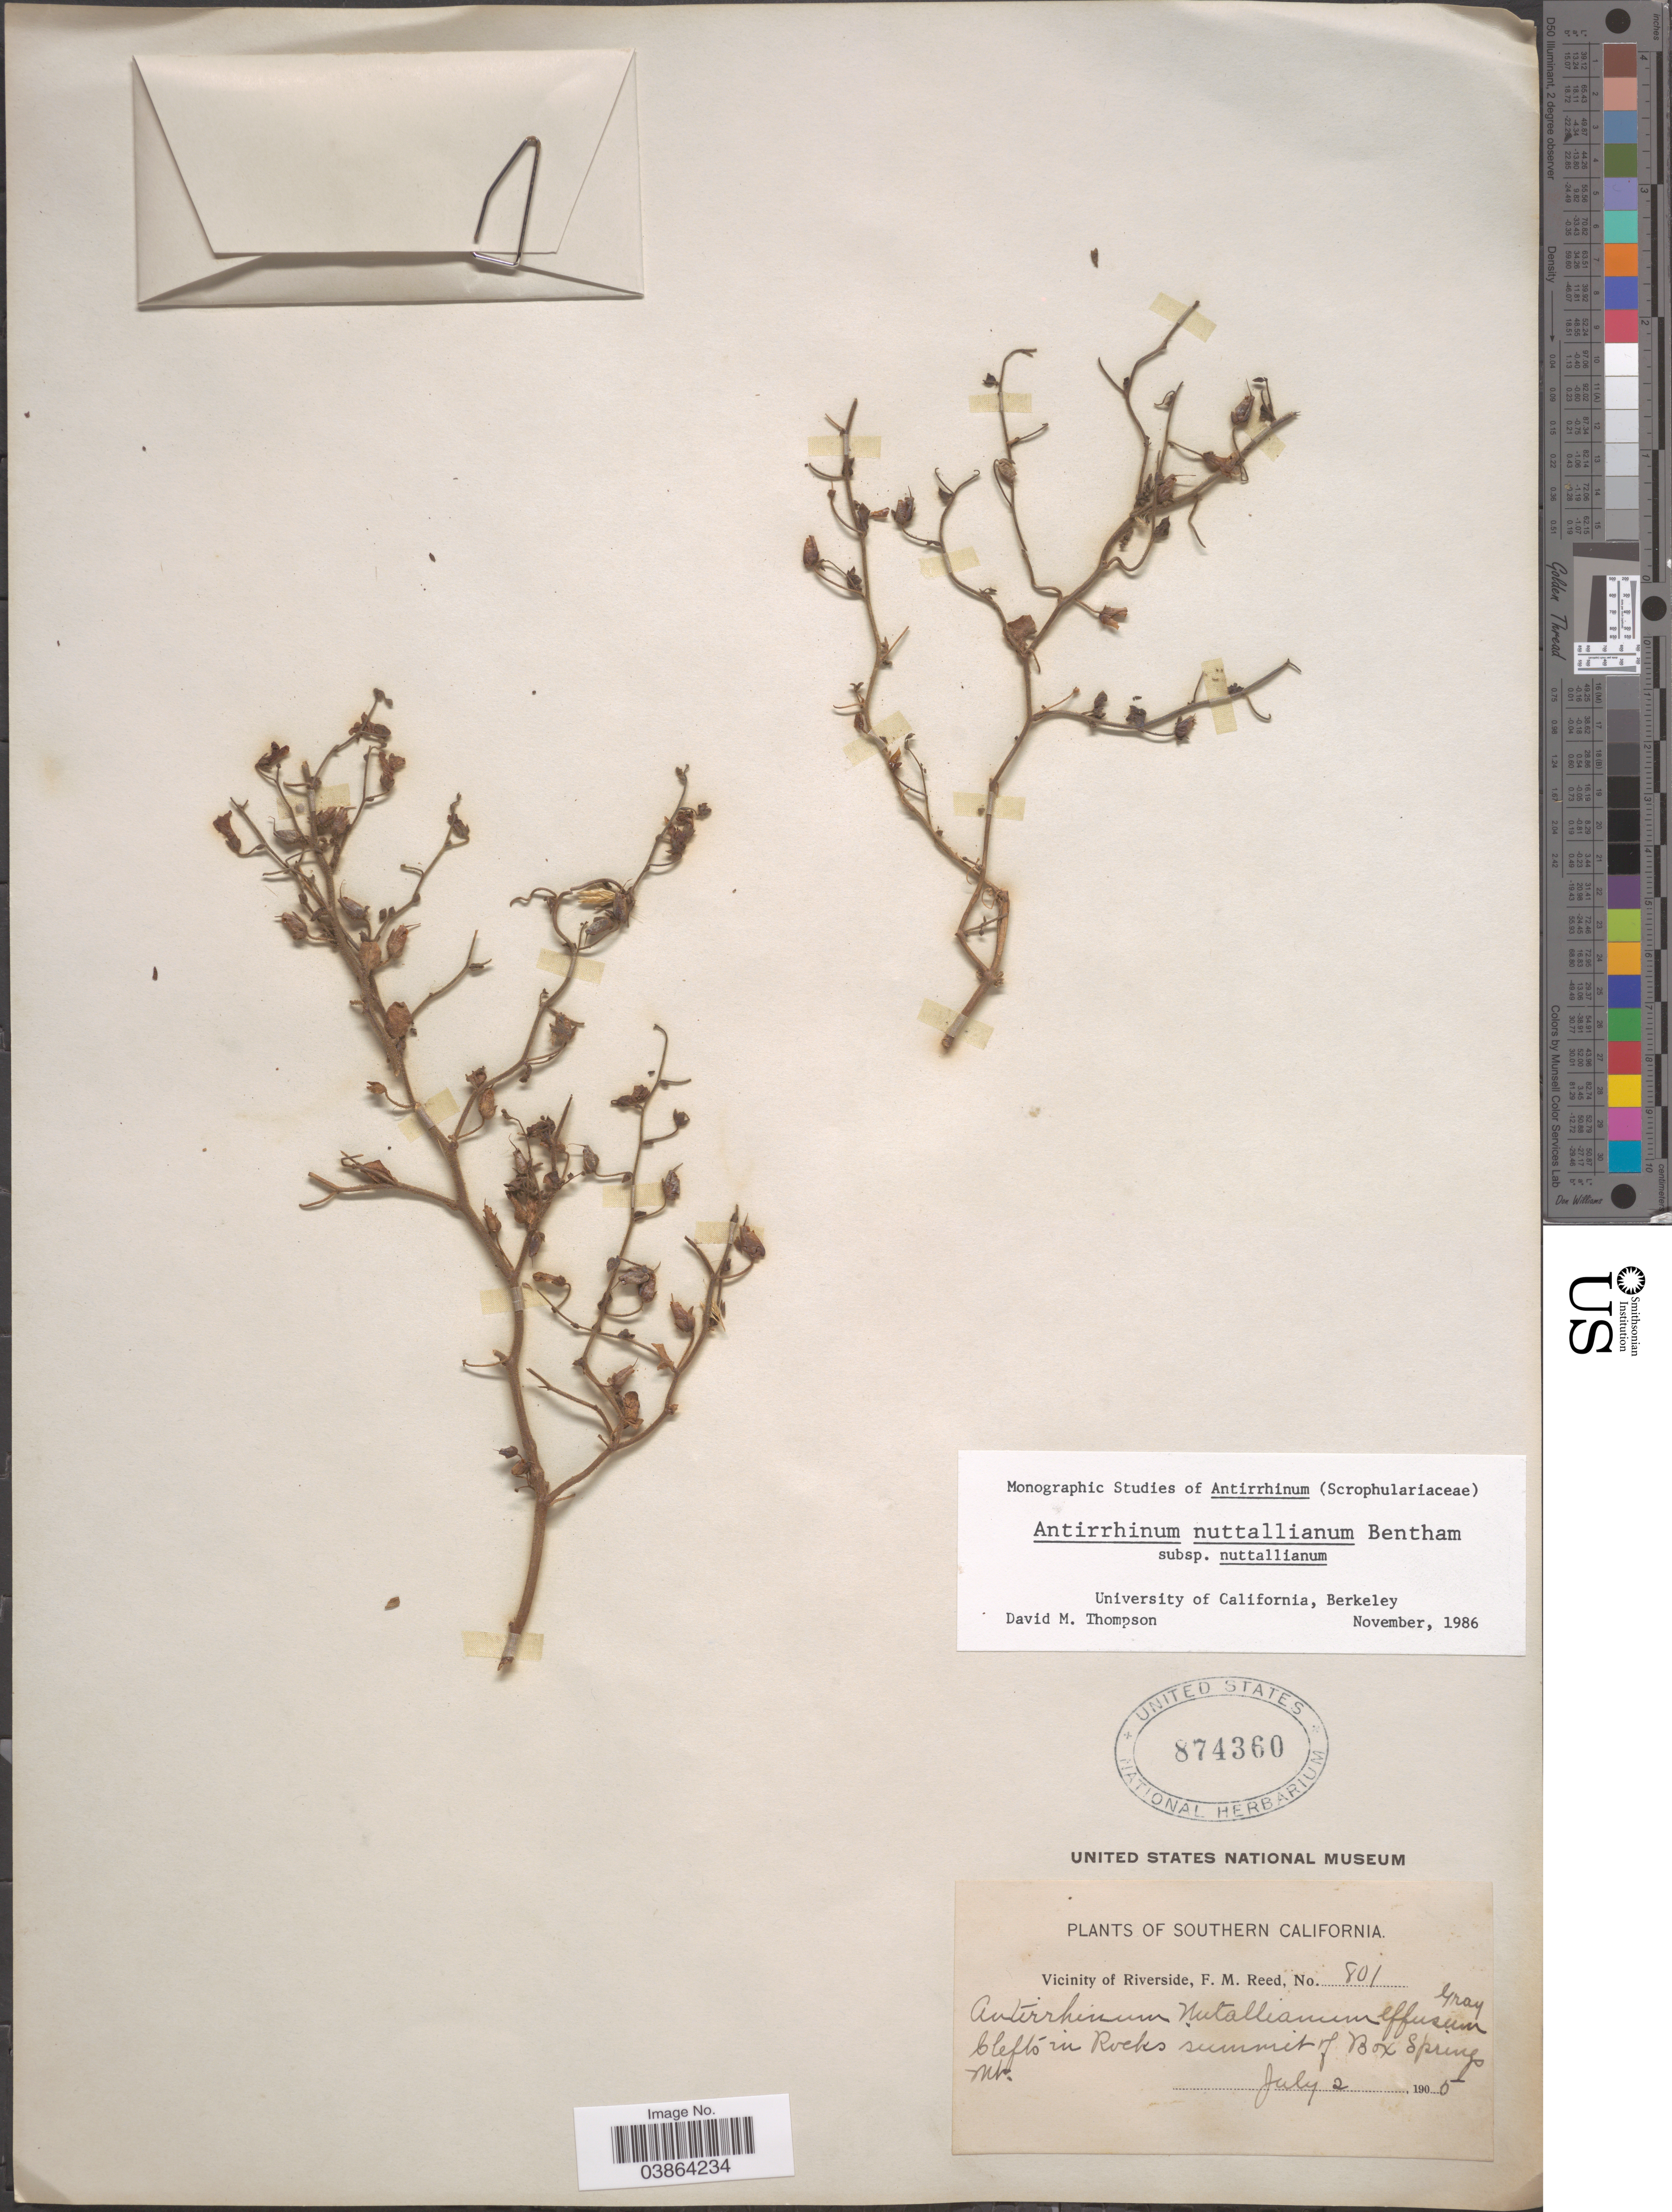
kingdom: Plantae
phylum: Tracheophyta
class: Magnoliopsida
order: Lamiales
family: Plantaginaceae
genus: Sairocarpus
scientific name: Sairocarpus nuttallianus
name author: (Benth.) D.A. Sutton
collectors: F. Reed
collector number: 801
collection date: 1905-07-02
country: United States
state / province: California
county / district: Riverside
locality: Southern California. Vicinity of Riverside. In Rocks summit of Box Springs Mt.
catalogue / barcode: US 874360